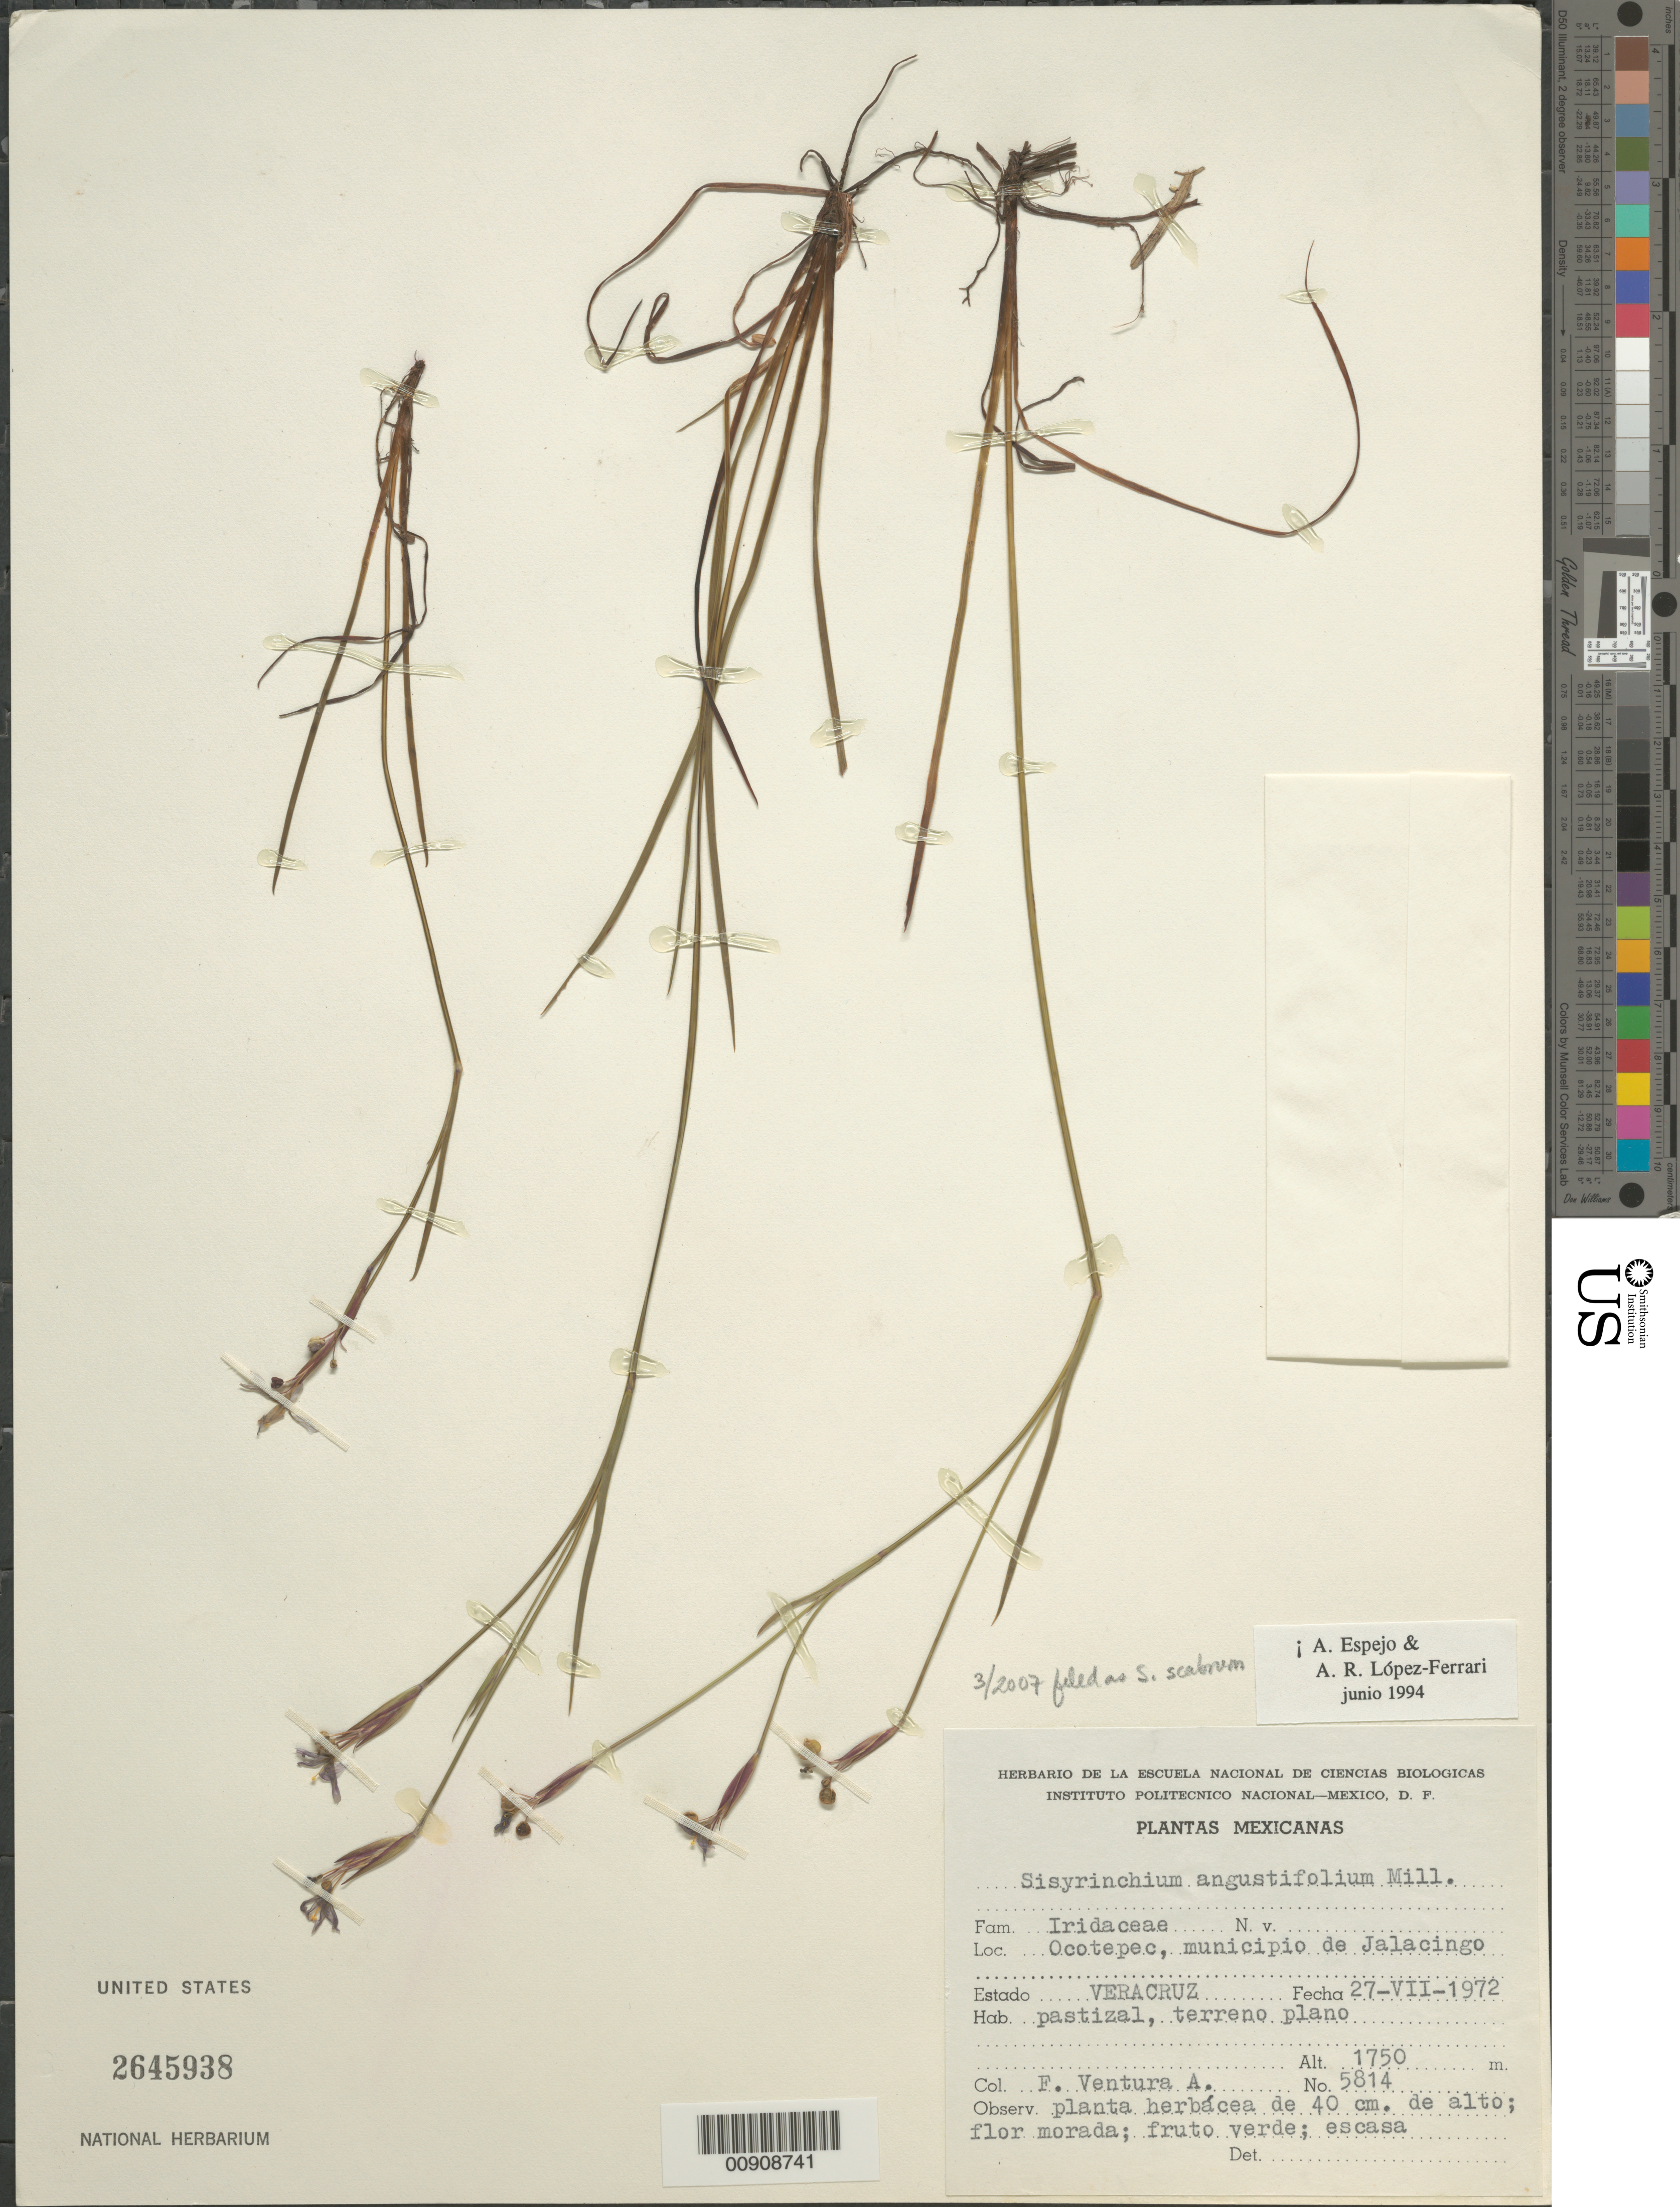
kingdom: Plantae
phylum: Tracheophyta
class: Liliopsida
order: Asparagales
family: Iridaceae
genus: Sisyrinchium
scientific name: Sisyrinchium scabrum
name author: Schltdl. & Cham.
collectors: F. Ventura A.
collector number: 5814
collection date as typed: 27 Jul 1972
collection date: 1972-07-27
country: Mexico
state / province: Veracruz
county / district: Jalacingo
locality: Ocotepec, municipio deJalacingo, Estado Veracruz.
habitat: Pastizal, terreno plano.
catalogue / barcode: US 2645938